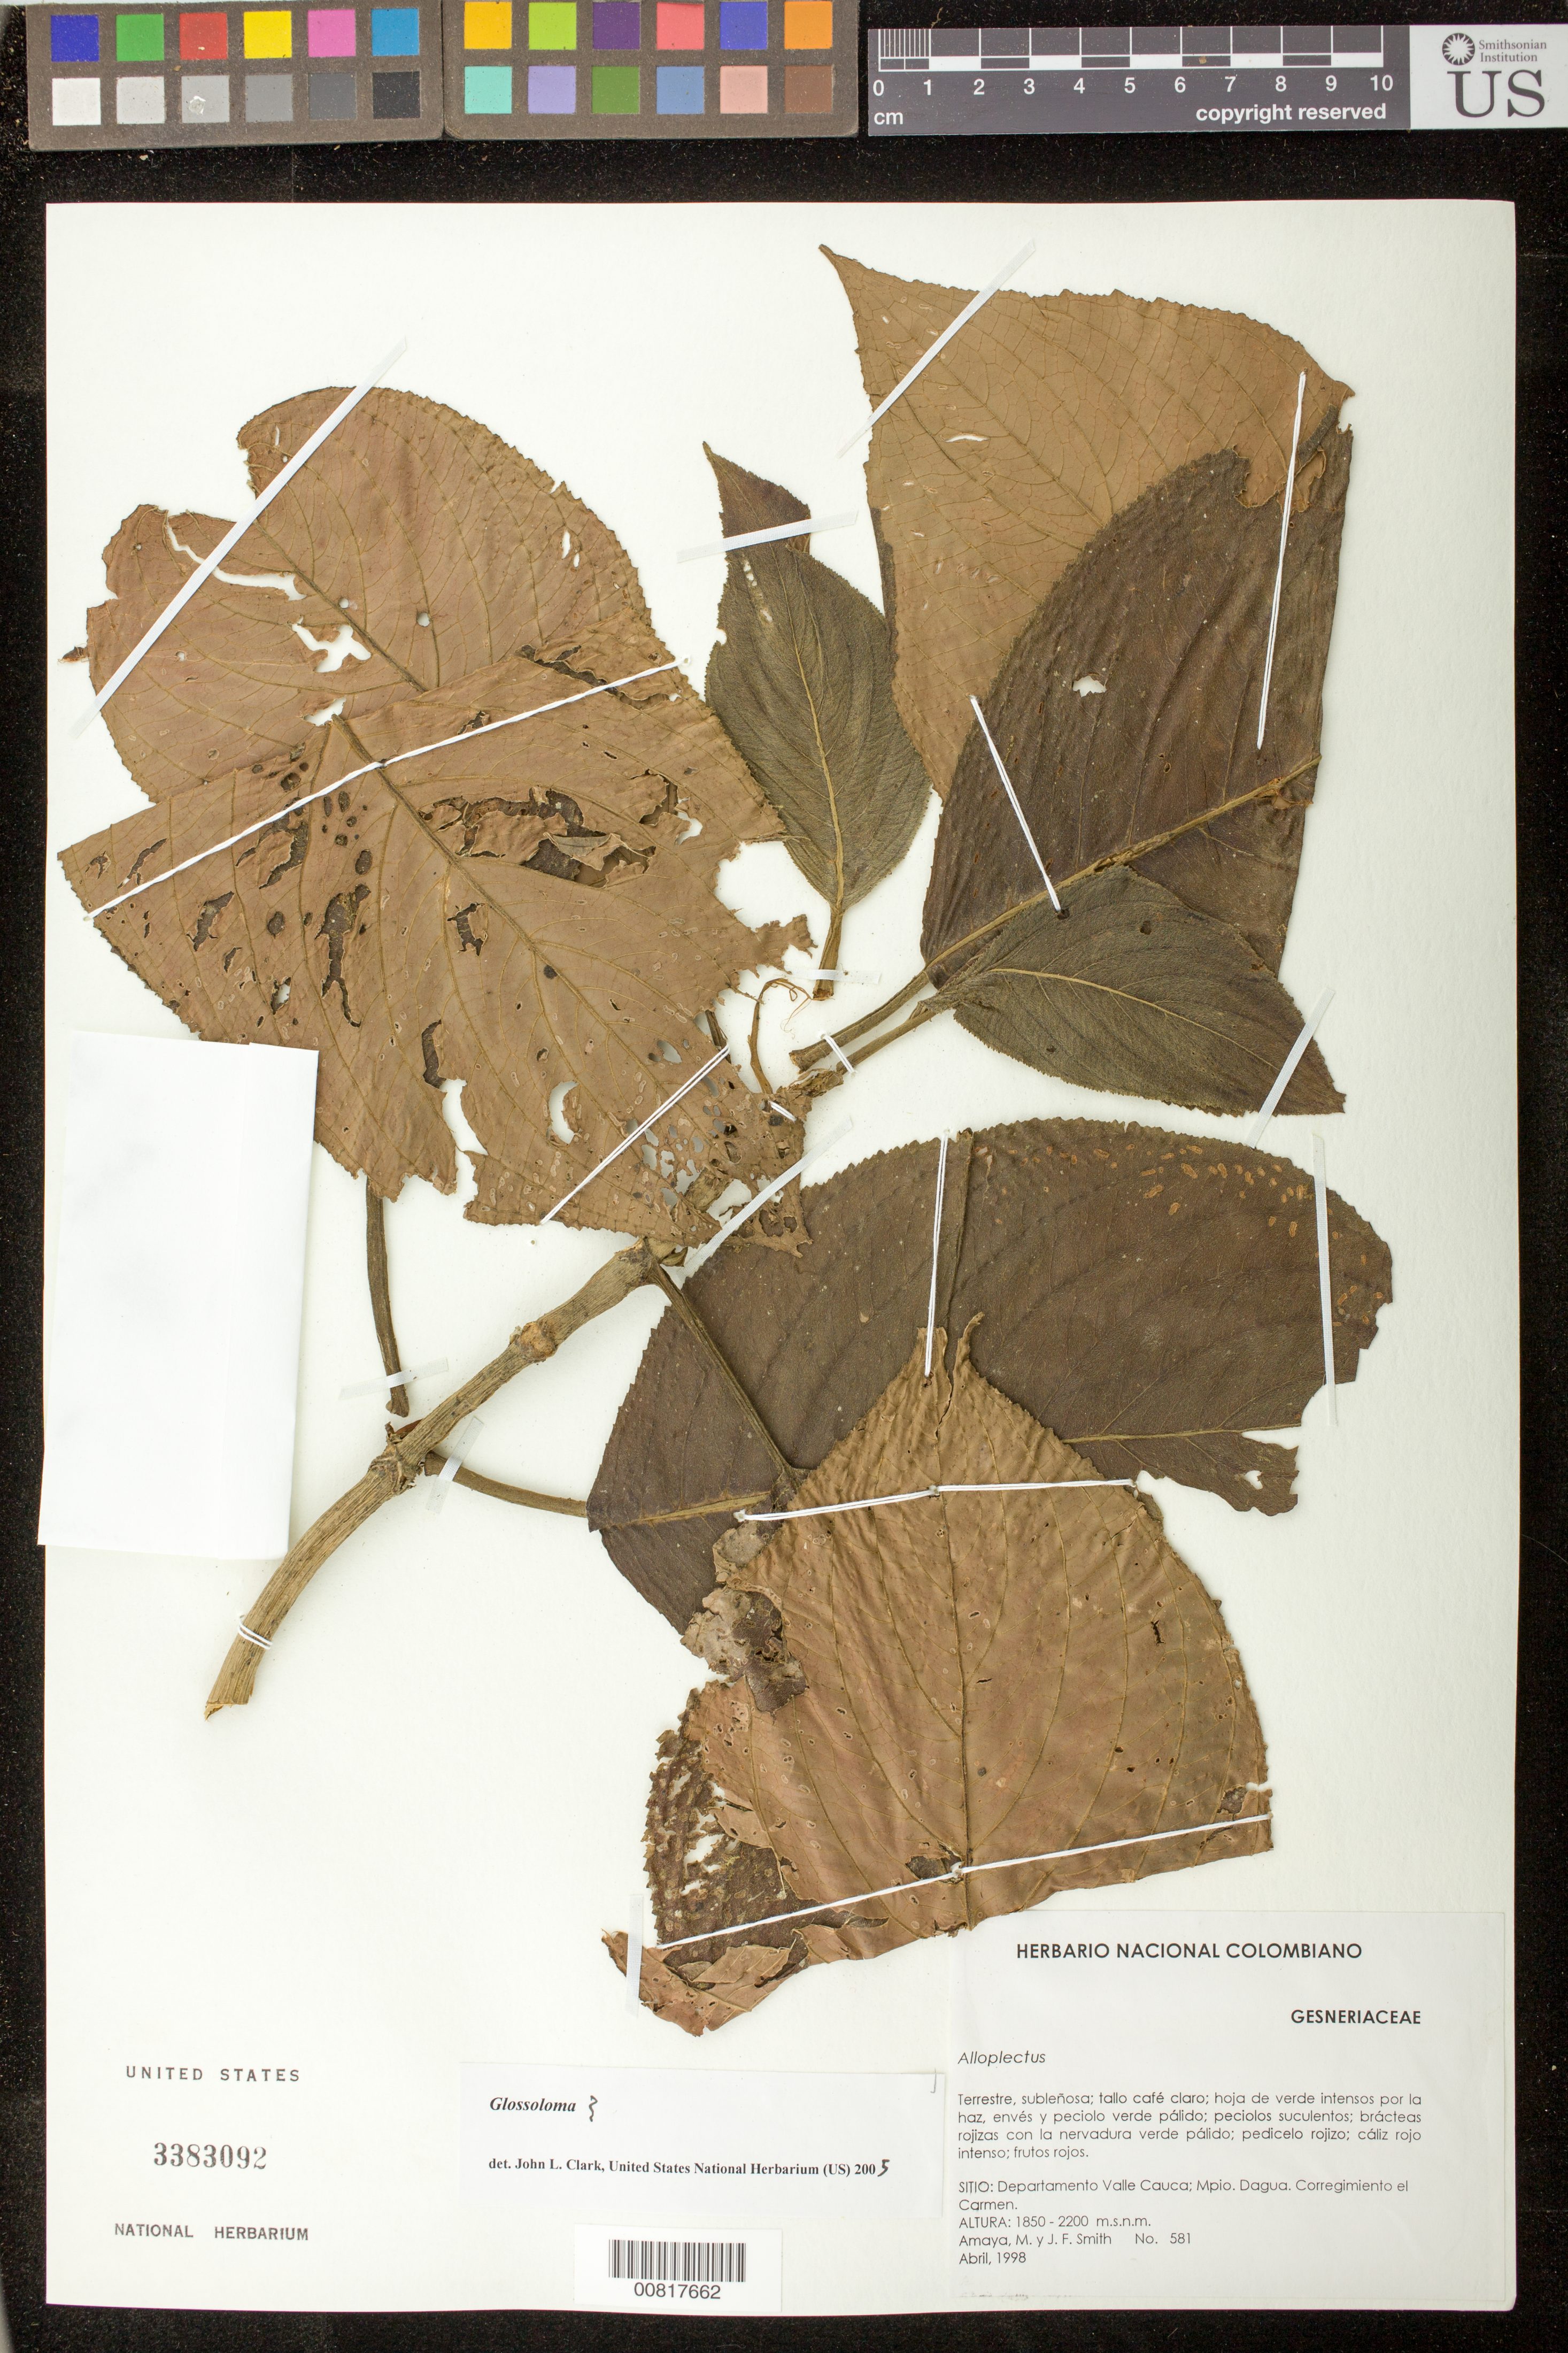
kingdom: Plantae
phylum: Tracheophyta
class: Magnoliopsida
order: Lamiales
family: Gesneriaceae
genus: Glossoloma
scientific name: Glossoloma sp.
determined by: Clark, J. L., (SEL), The Marie Selby Botanical Garden (UNITED STATES)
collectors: M. Amaya & J. F. Smith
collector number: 581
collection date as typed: Apr 1998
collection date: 1998-04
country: Colombia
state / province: Valle del Cauca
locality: Mpio. Dagua. Corregimiento el Carmen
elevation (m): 1850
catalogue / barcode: US 3383092